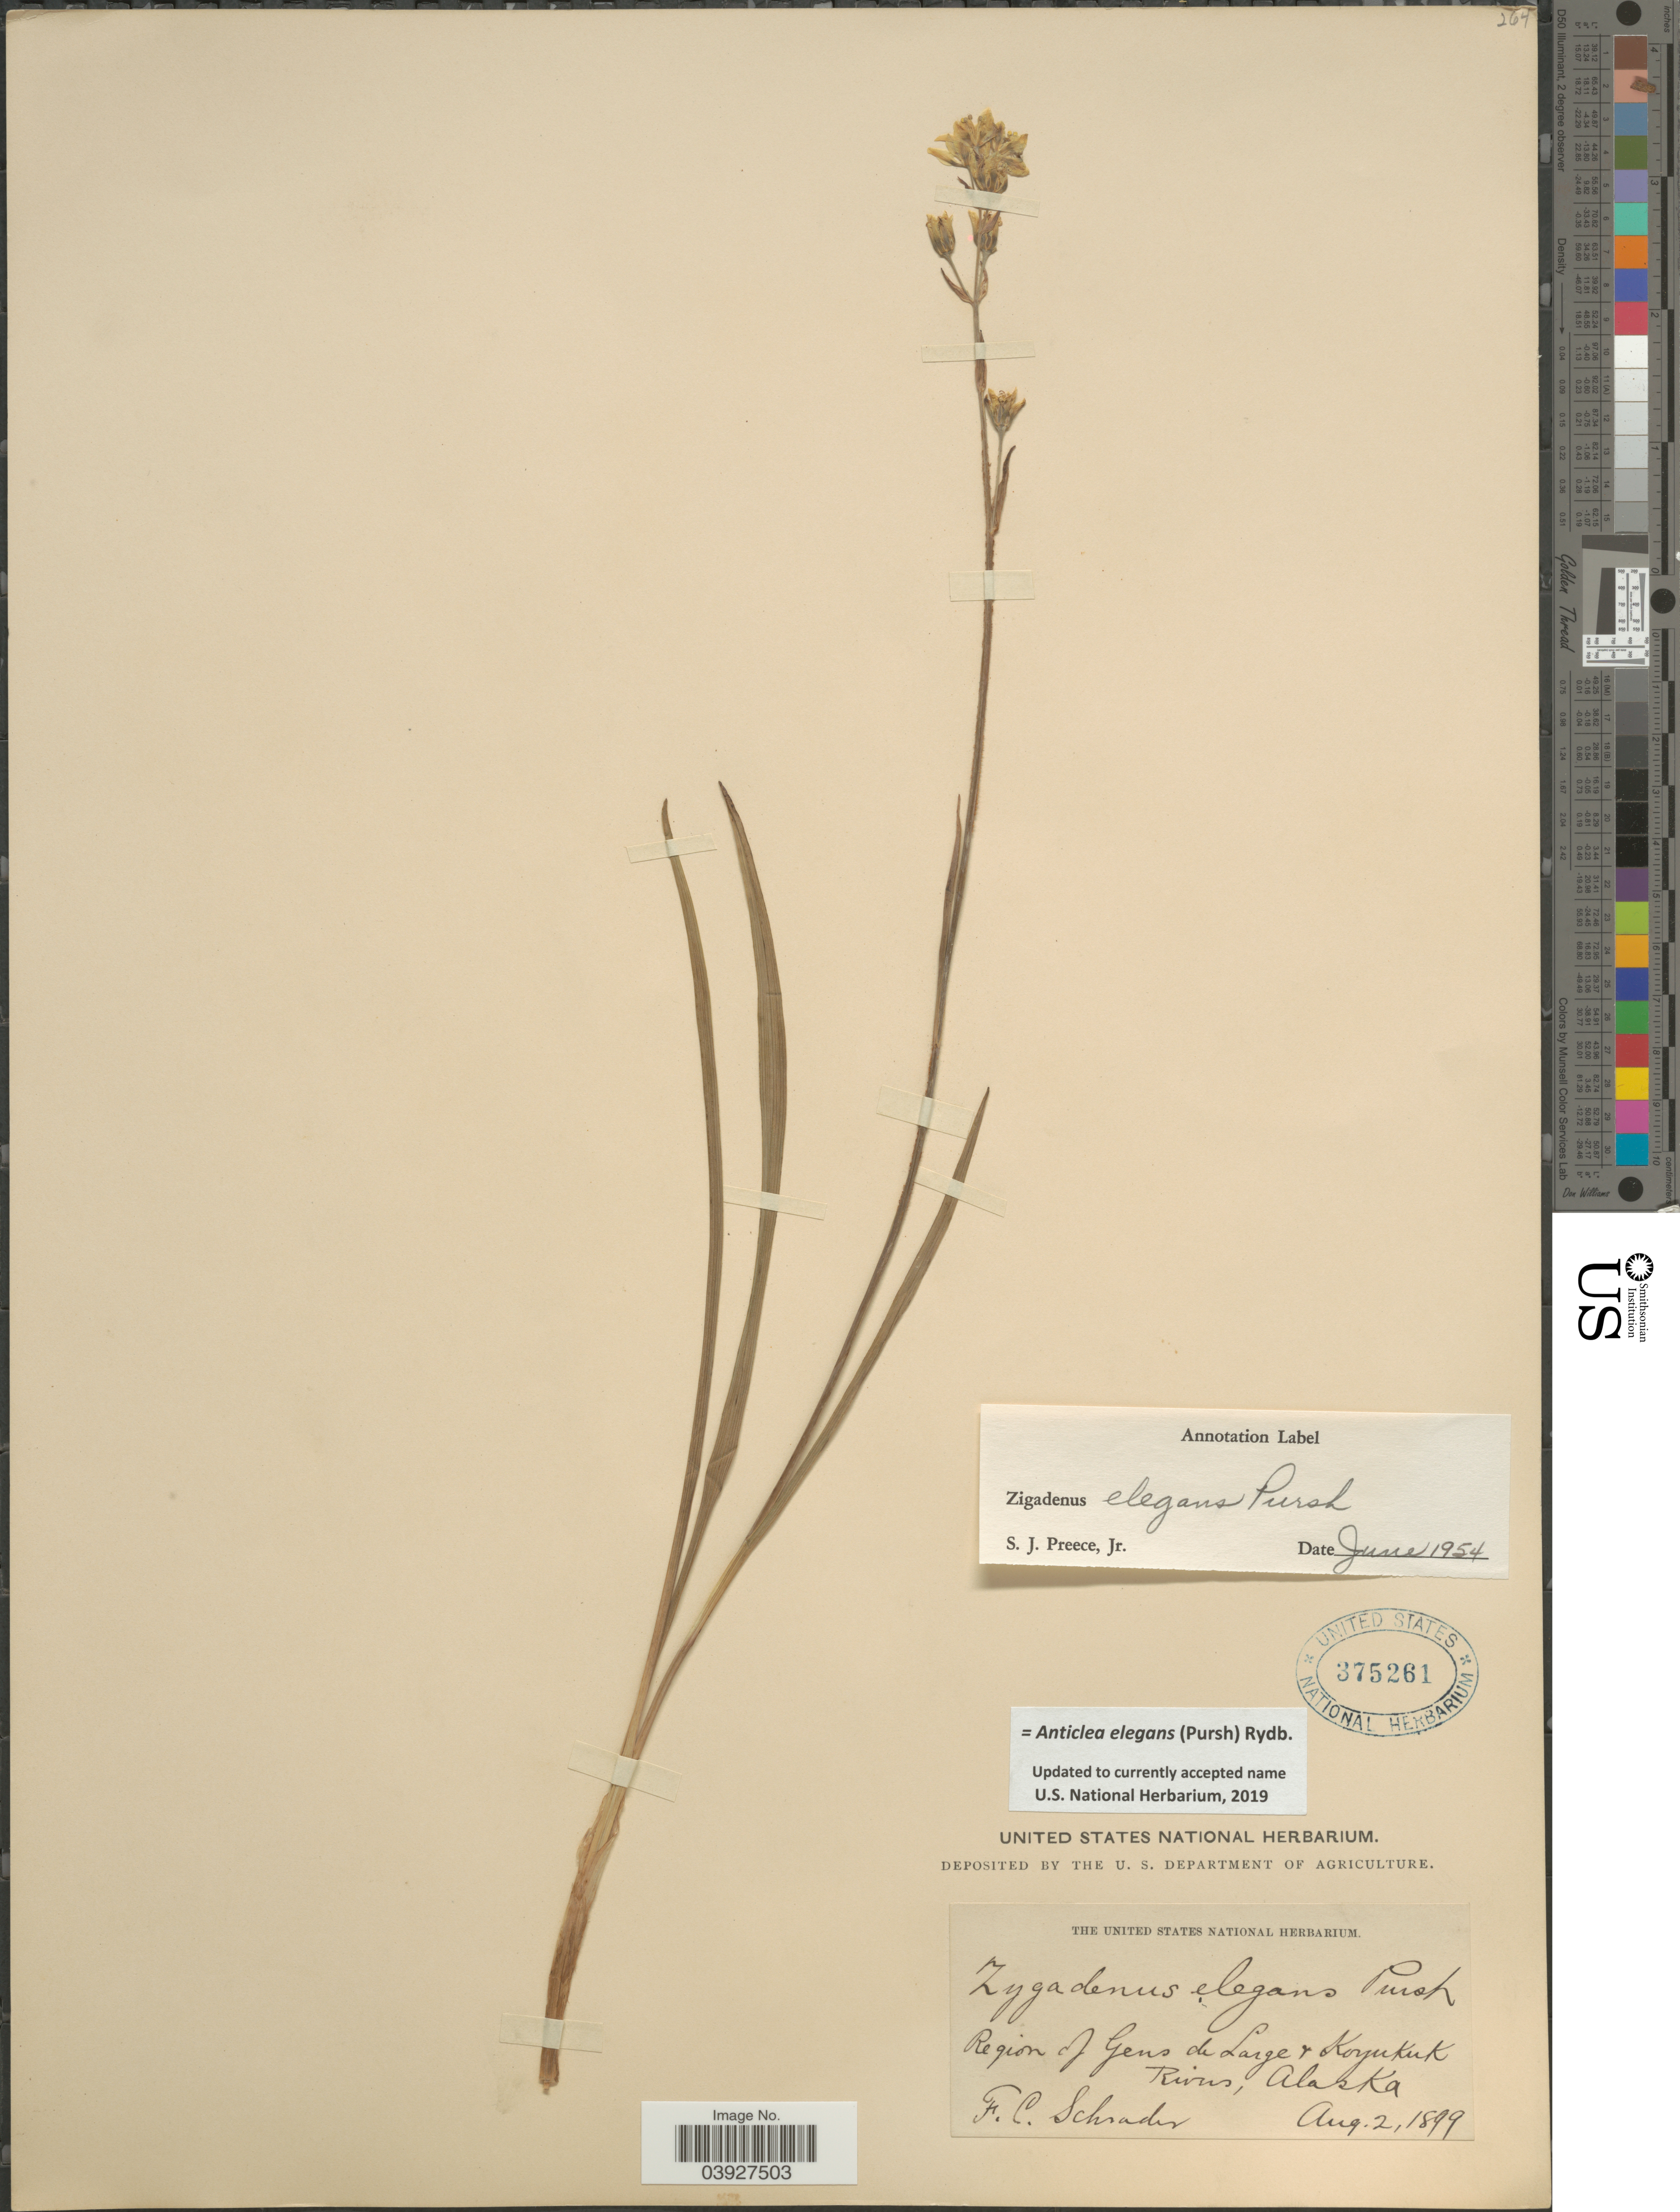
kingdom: Plantae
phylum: Tracheophyta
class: Liliopsida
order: Liliales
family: Melanthiaceae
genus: Anticlea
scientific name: Anticlea elegans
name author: (Pursh) Rydb.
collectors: F. C. Schrader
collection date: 1899-08-02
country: United States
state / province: Alaska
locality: Region of Gens de Large & Koykuk Rivers.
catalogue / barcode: US 375261